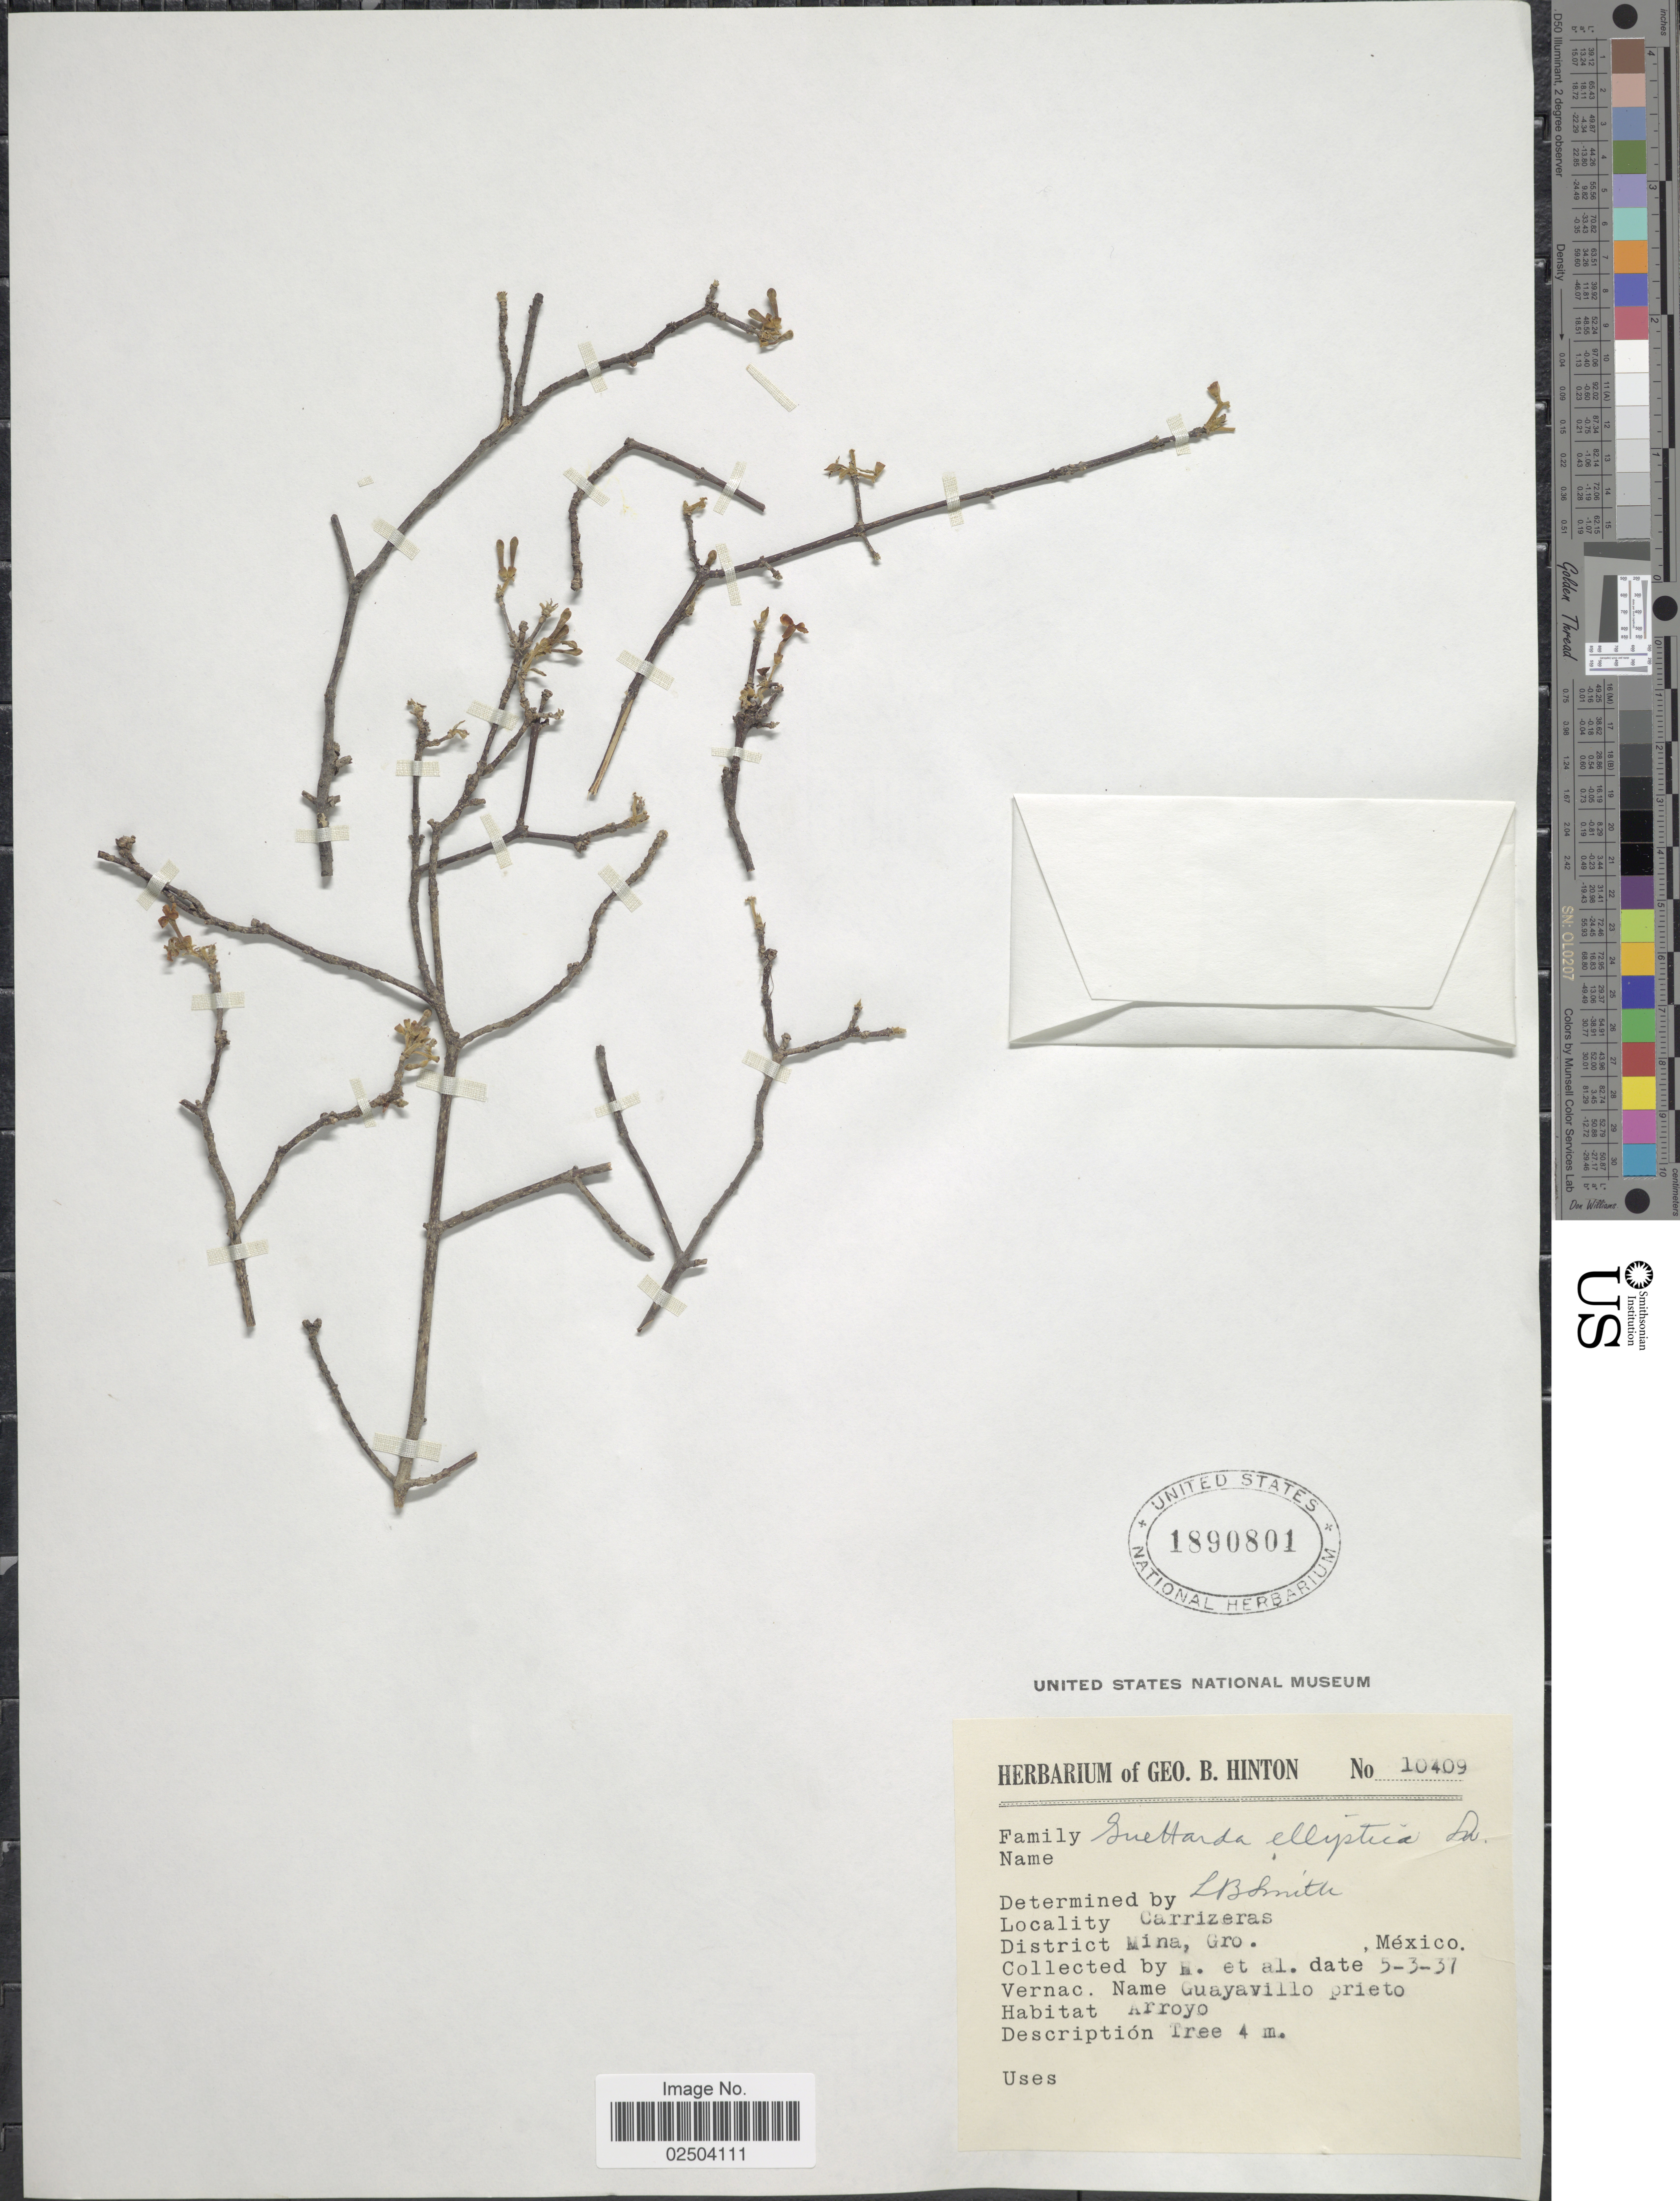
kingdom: Plantae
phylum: Tracheophyta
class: Magnoliopsida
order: Gentianales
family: Rubiaceae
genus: Guettarda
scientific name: Guettarda elliptica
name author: Sw.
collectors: G. B. Hinton & et al.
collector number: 10409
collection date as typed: Transcribed d/m/y: 3/5/37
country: Mexico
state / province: Guerrero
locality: Carrizeras. District Mina, Gro.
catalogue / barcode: US 1890801